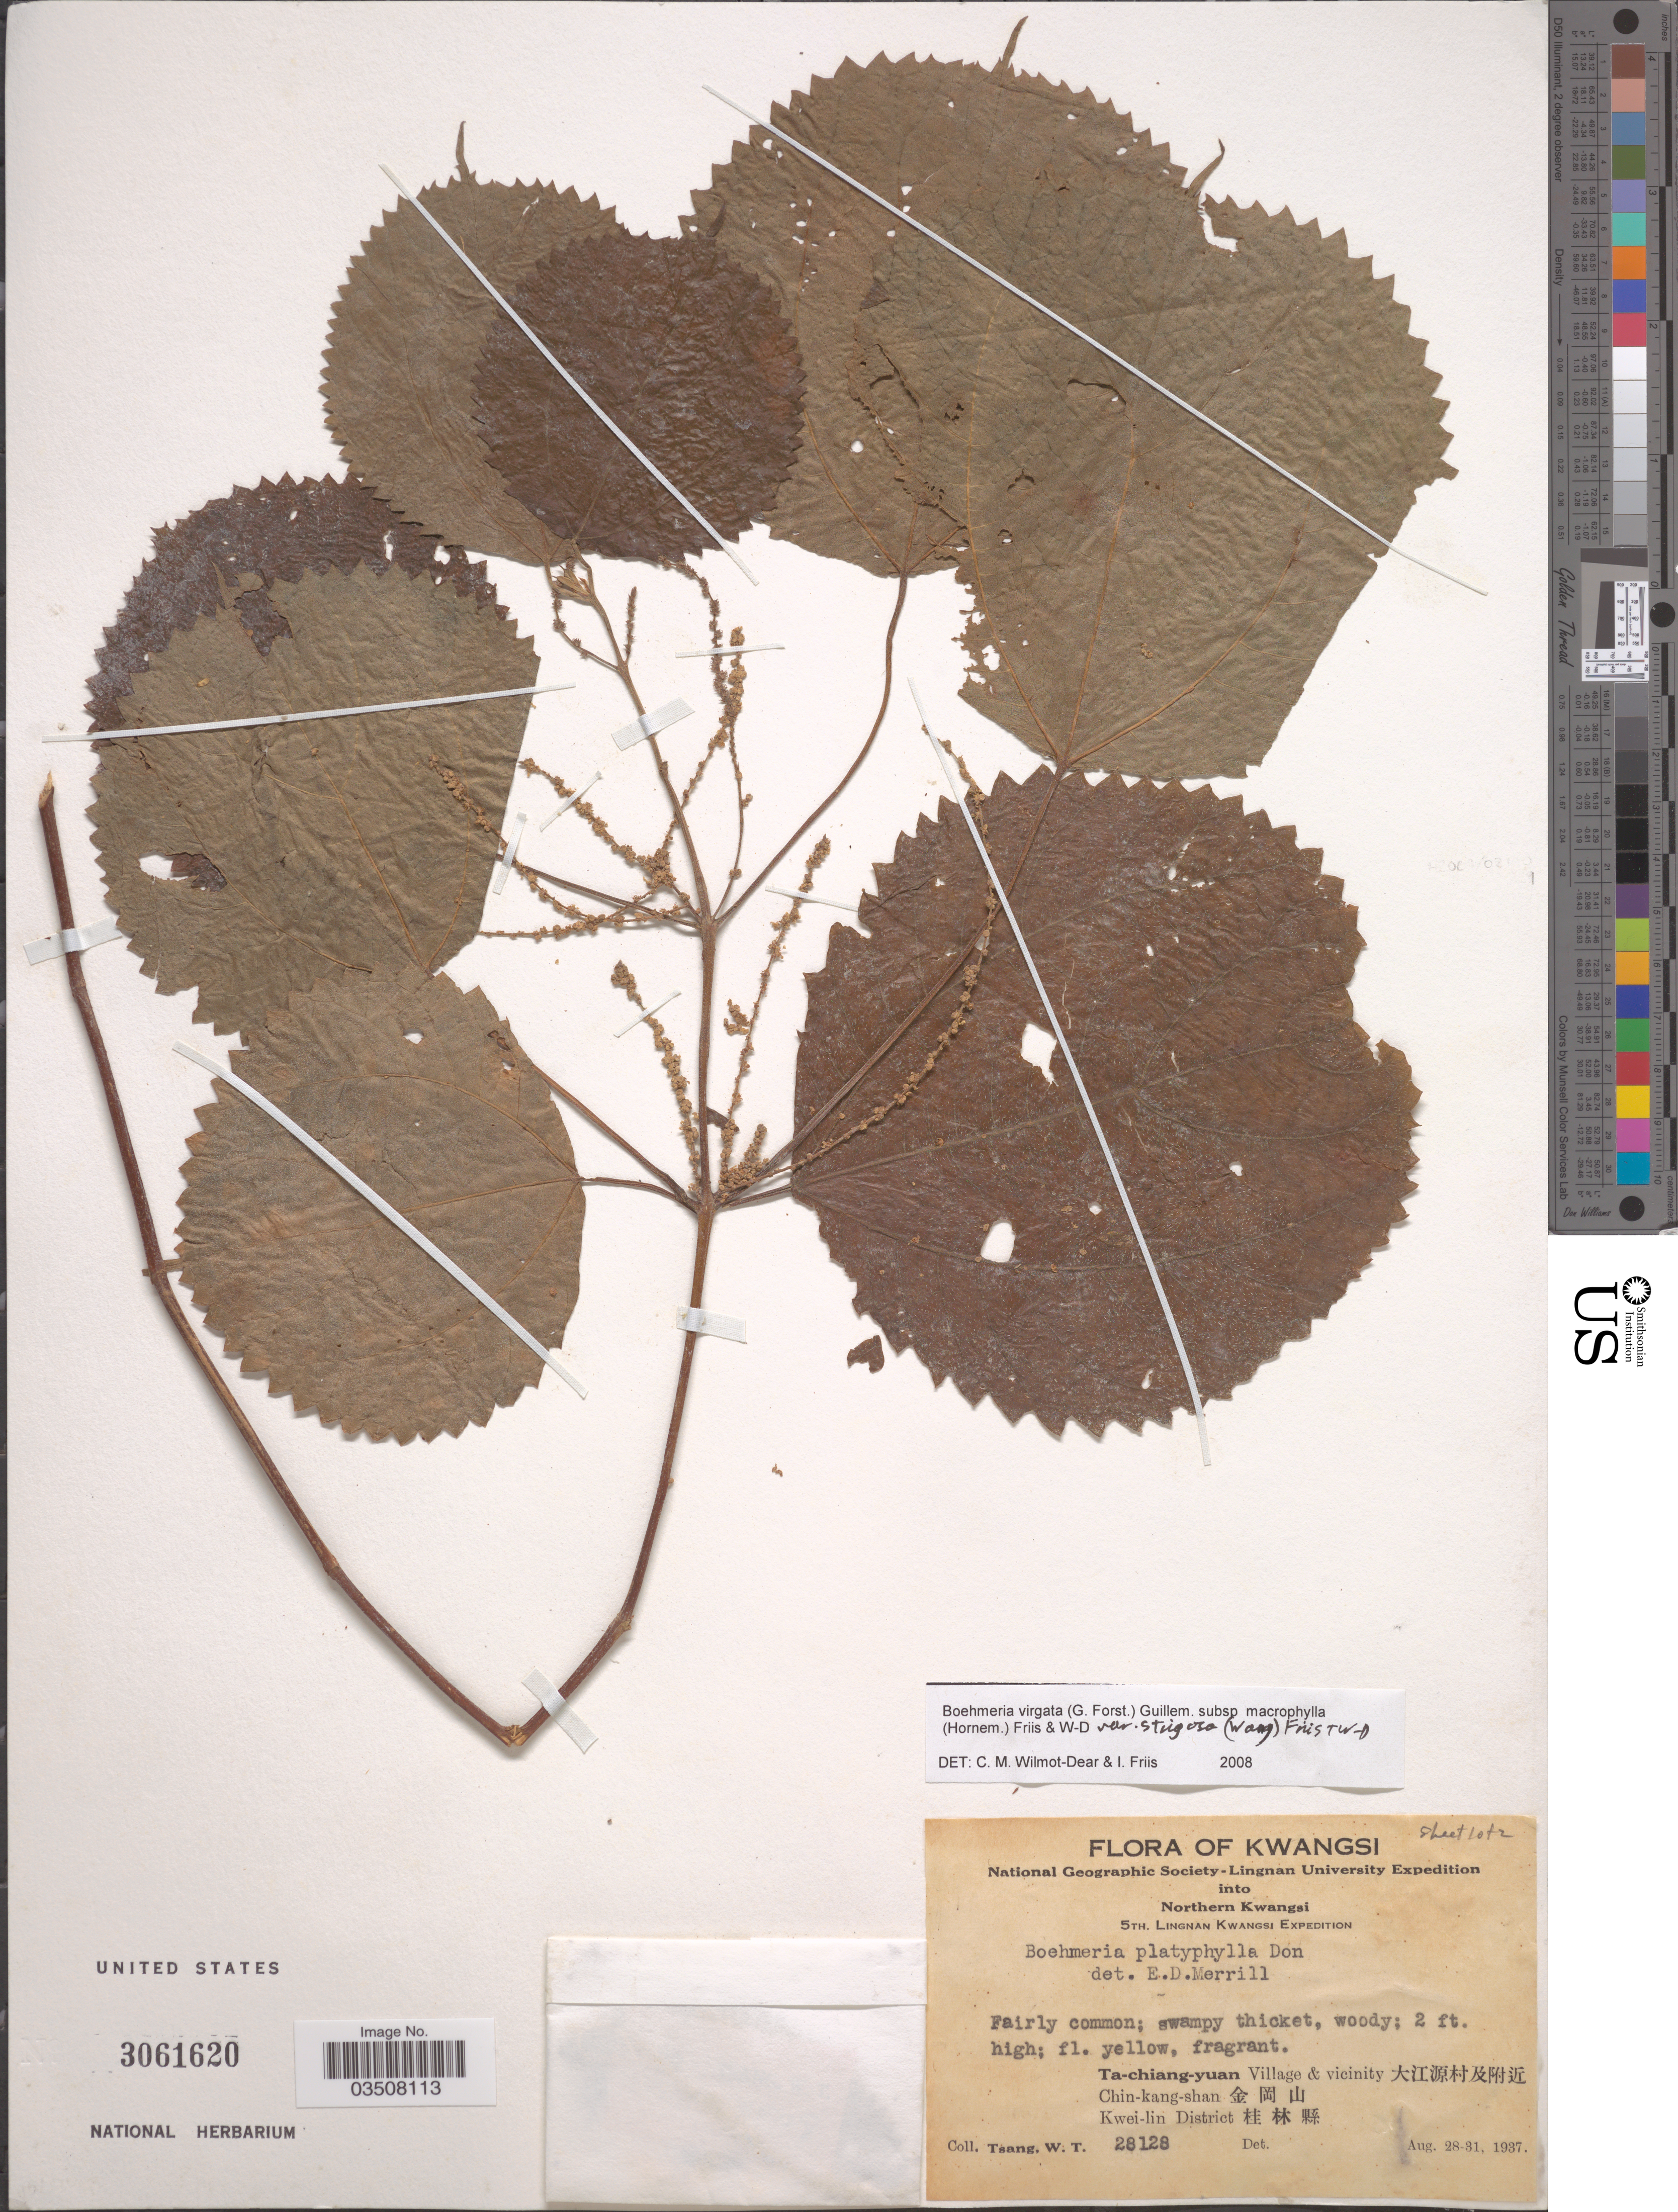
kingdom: Plantae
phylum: Tracheophyta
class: Magnoliopsida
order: Rosales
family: Urticaceae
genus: Boehmeria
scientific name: Boehmeria virgata var. strigosa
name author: (W.T. Wang) Friis & Wilmot-Dear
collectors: W. T. Tsang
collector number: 28128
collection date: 1937-08-28/1937-08-31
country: China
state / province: Guangxi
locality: Kwangsi. Northern Kwangsi. Ta-chiang-yuan Village & vicinity X. Chin-kang-shan X, Kwei-lin District X.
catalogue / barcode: US 3061620